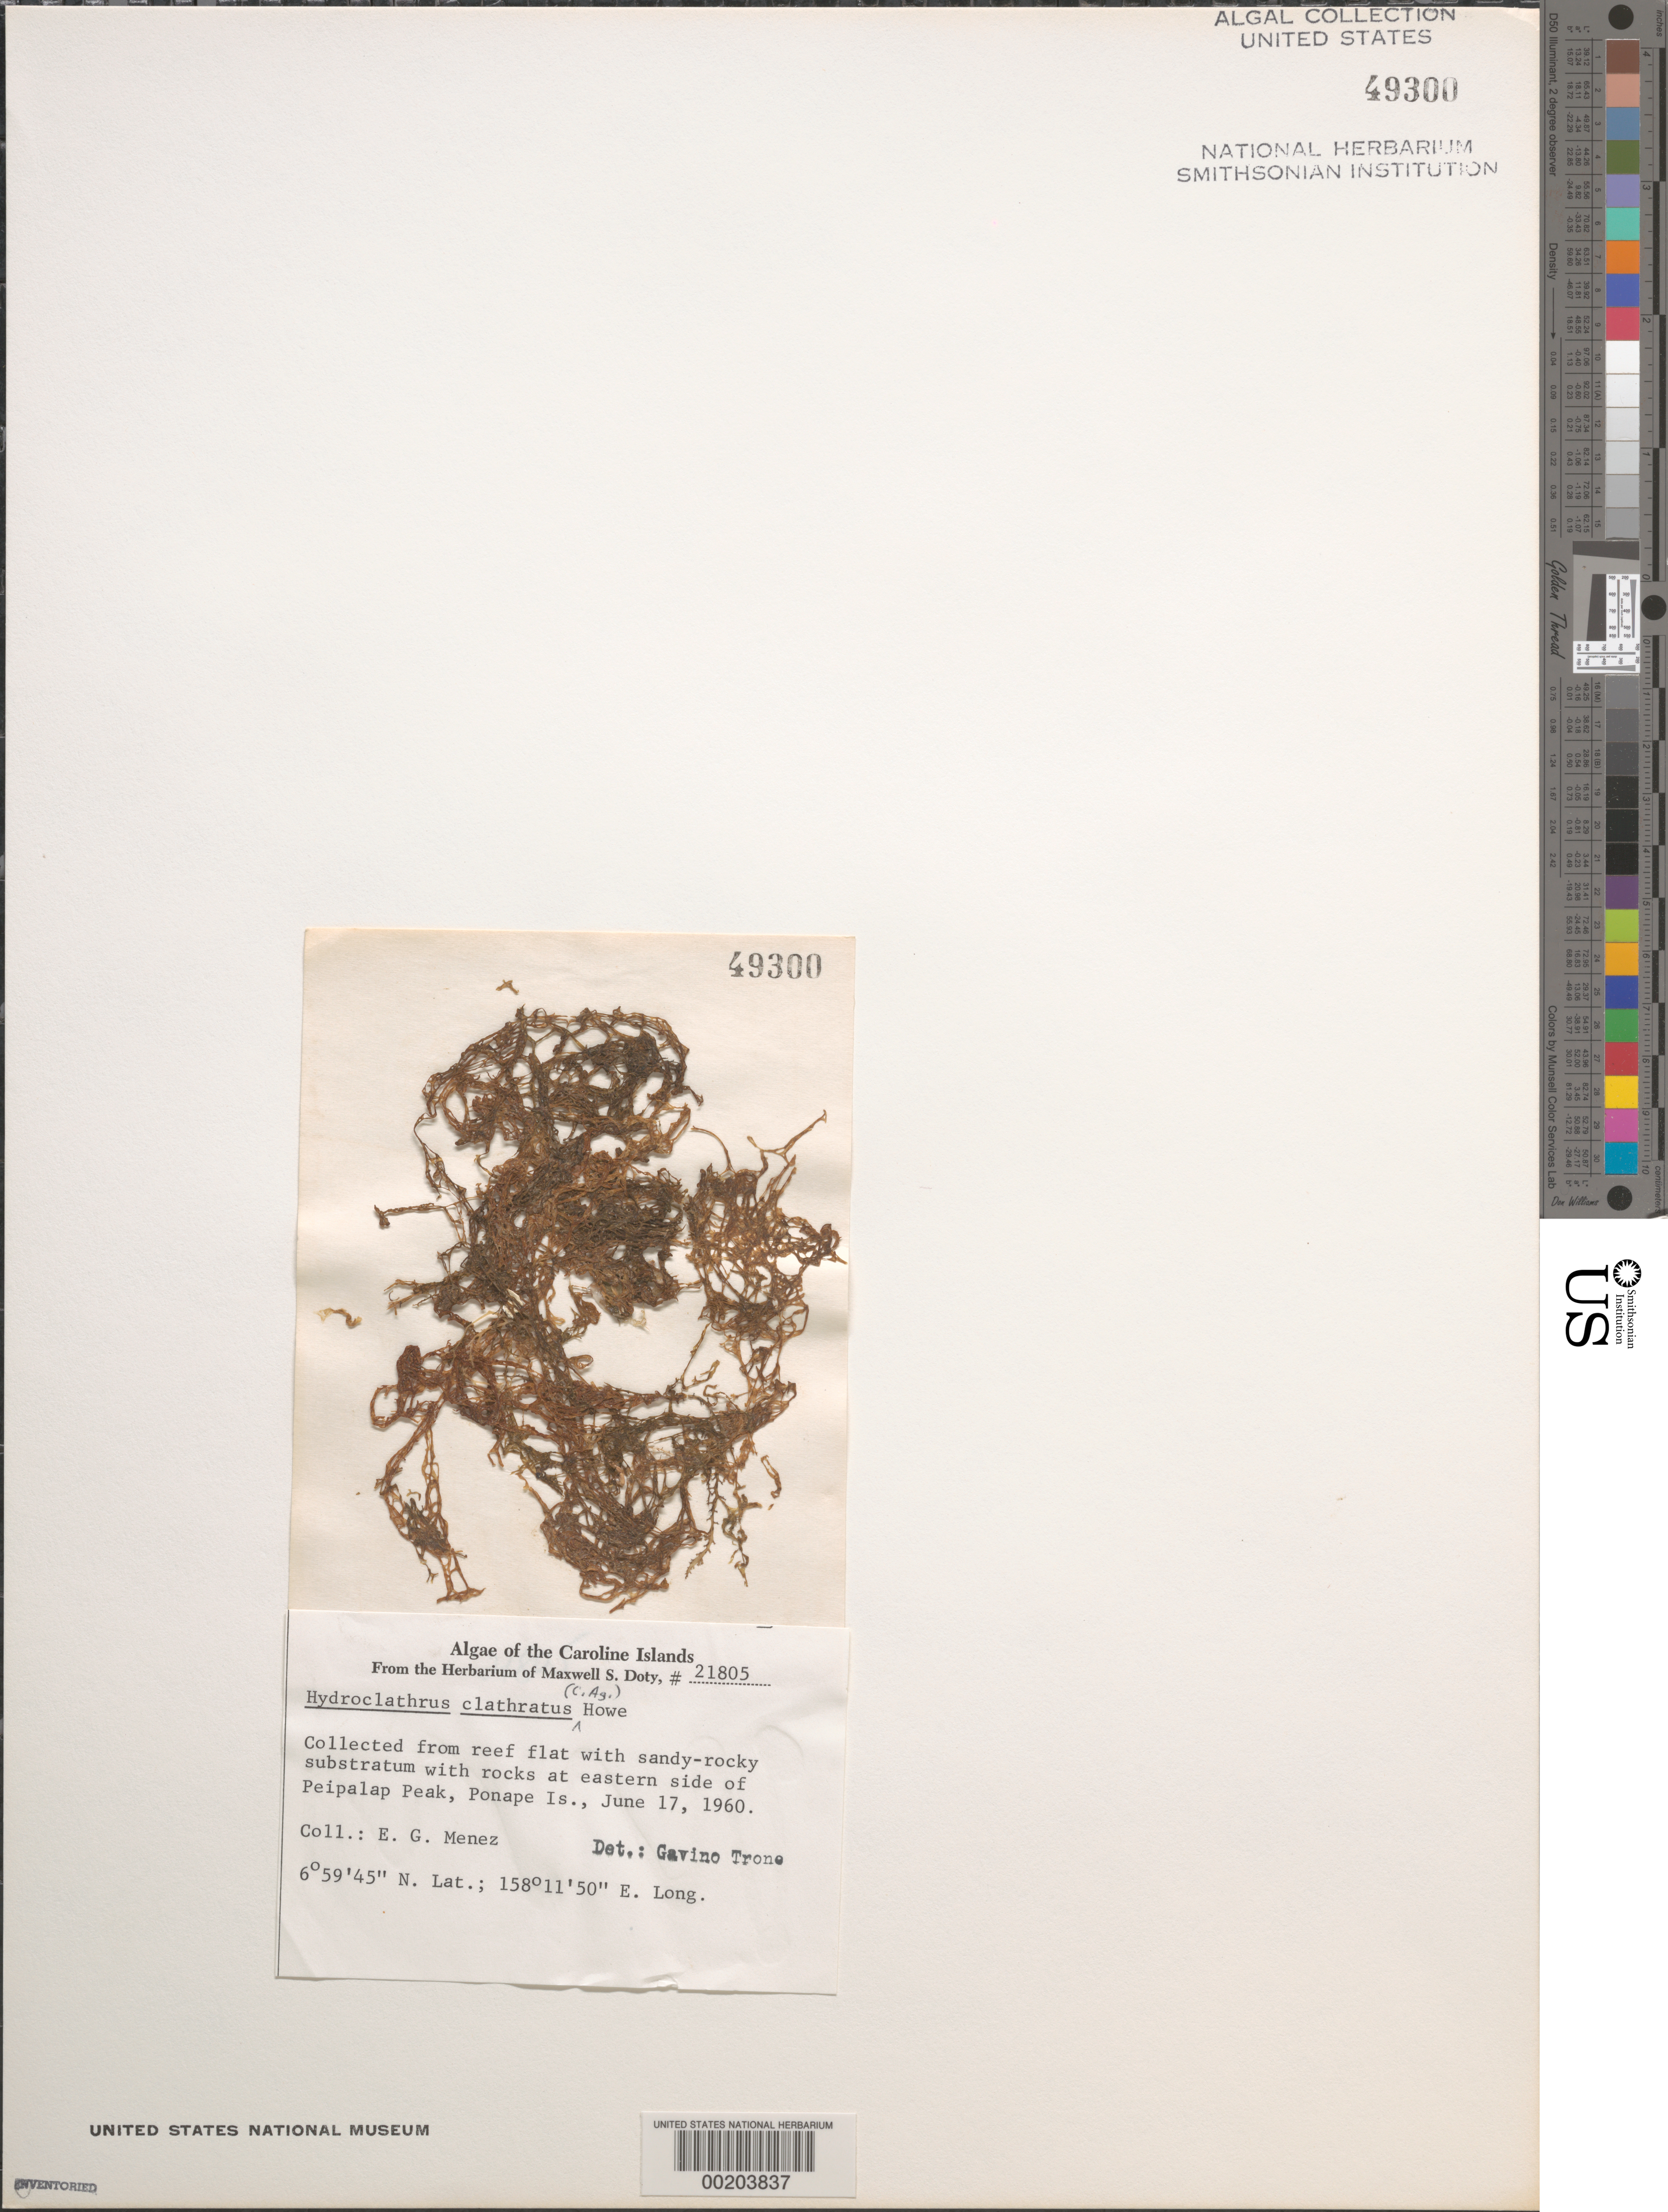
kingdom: Chromista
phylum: Ochrophyta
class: Phaeophyceae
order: Scytosiphonales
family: Scytosiphonaceae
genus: Hydroclathrus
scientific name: Hydroclathrus clathratus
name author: (C. Agardh) M. Howe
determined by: Trono, Gavino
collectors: Meñez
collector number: MSD 21805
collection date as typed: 17 Jun 1960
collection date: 1960-06-17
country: Micronesia, Federated States of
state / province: Pohnpei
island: Pohnpei [Ponape]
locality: Peipalap Peak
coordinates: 6 59' 45" N, 158 11' 50" E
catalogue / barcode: US 49300